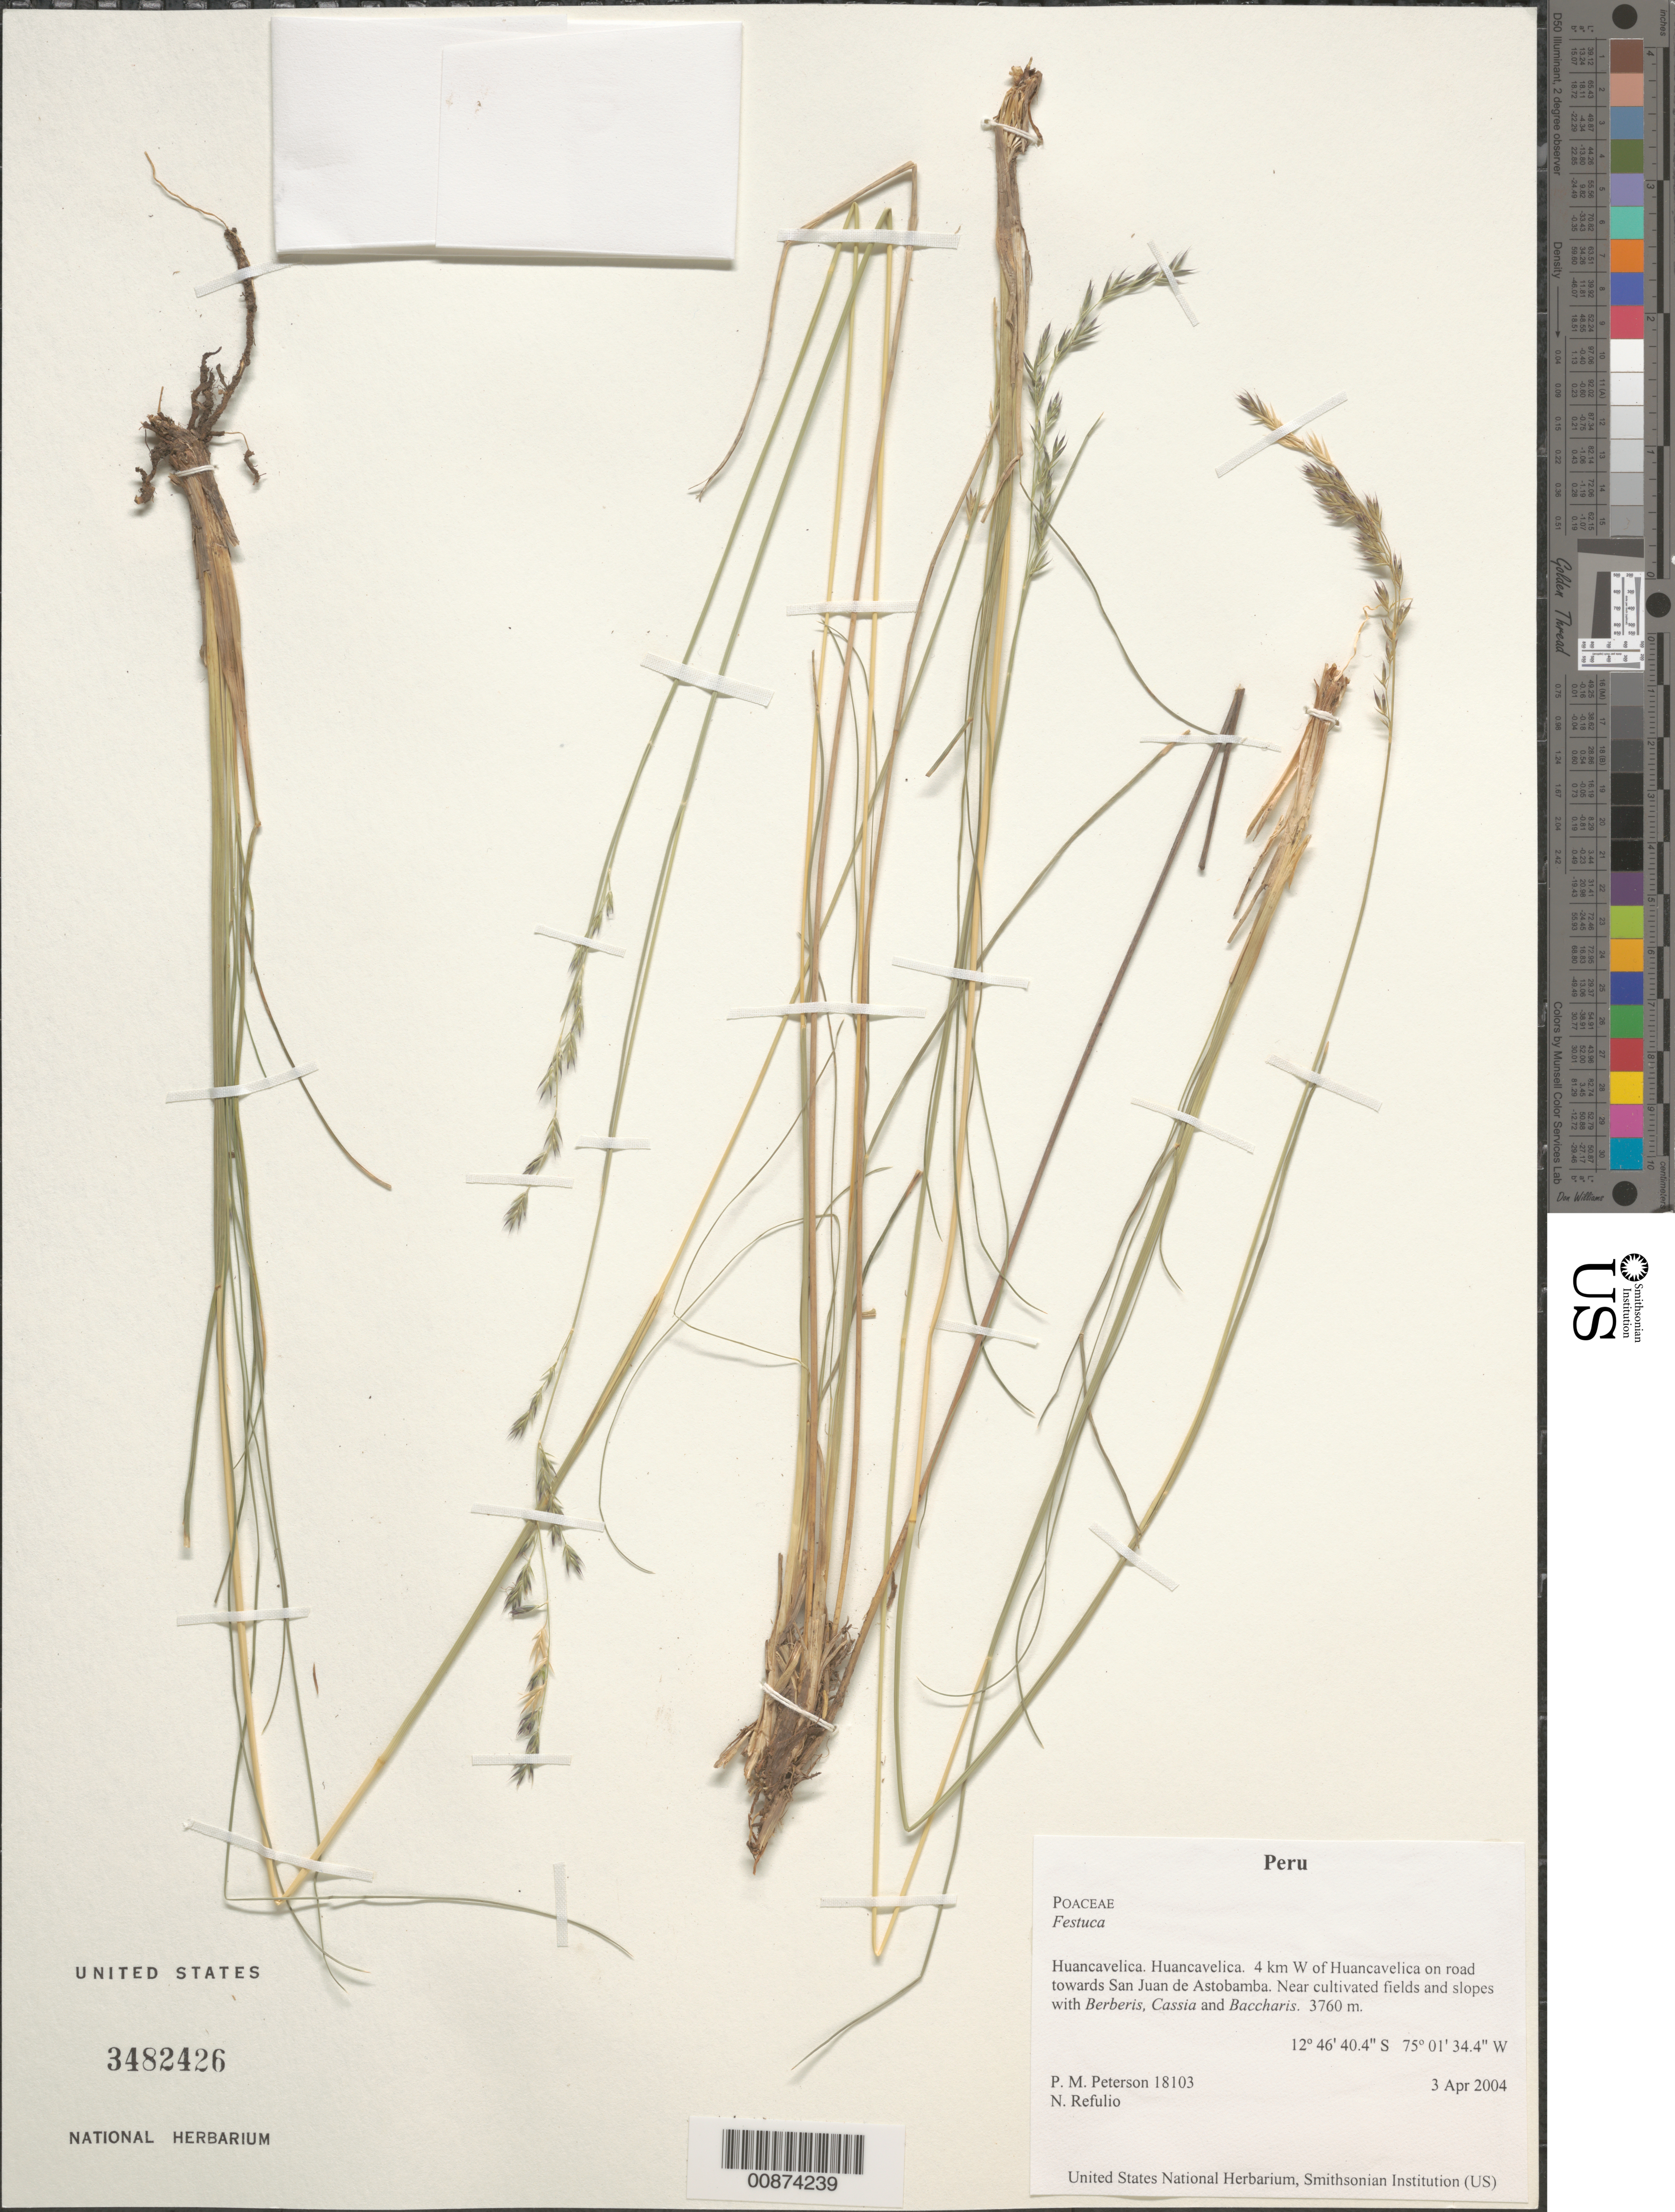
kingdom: Plantae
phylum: Tracheophyta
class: Liliopsida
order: Poales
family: Poaceae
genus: Festuca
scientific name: Festuca sp.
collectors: P. M. Peterson & N. Refulio-Rodríguez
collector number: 18103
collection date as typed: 03 Apr 2004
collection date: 2004-04-03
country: Peru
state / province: Huancavelica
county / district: Huancavelica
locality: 4 km W of Huancavelica on road towards San Juan de Astobamba. Near cultivated fields and slopes with Berberis, Cassia and Baccharis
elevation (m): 3760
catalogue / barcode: US 3482426